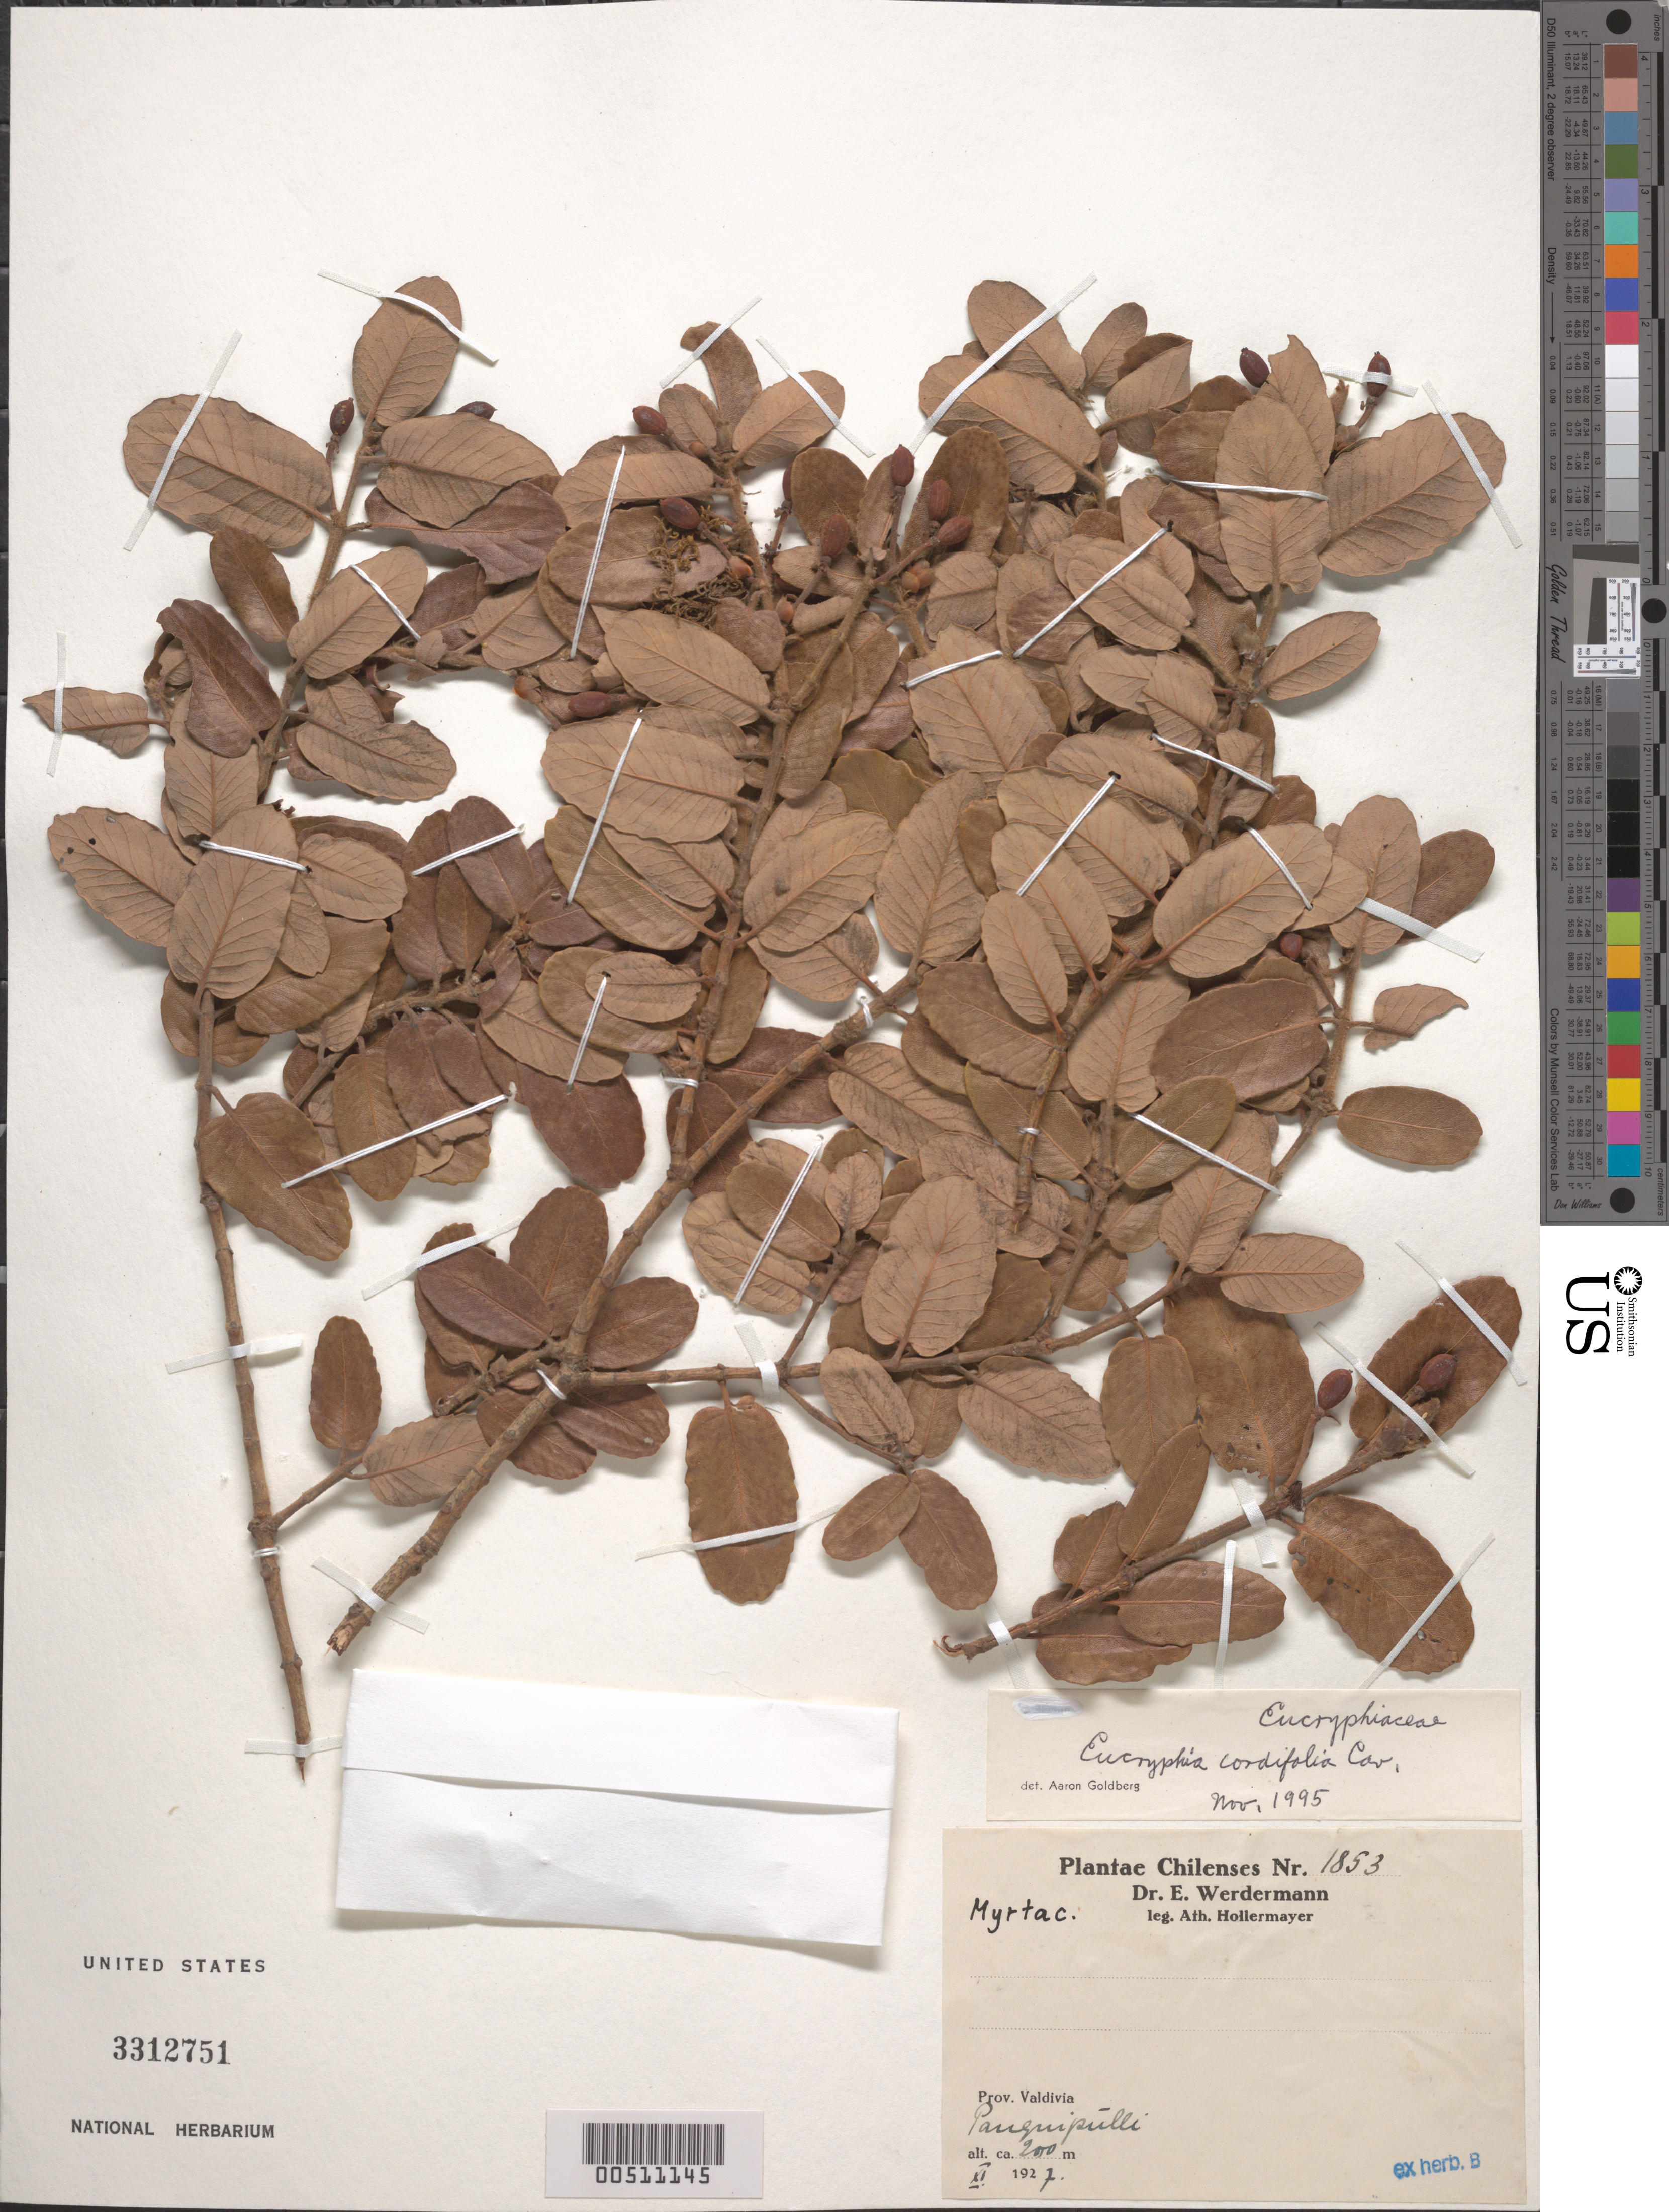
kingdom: Plantae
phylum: Tracheophyta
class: Magnoliopsida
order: Oxalidales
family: Cunoniaceae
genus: Eucryphia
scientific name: Eucryphia cordifolia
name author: Cav.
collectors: A. Hollermayer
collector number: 1853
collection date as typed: Nov 1927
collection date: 1927-11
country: Chile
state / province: Los Lagos (X)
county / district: Valdivia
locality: Pauquipulli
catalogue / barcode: US 3312751